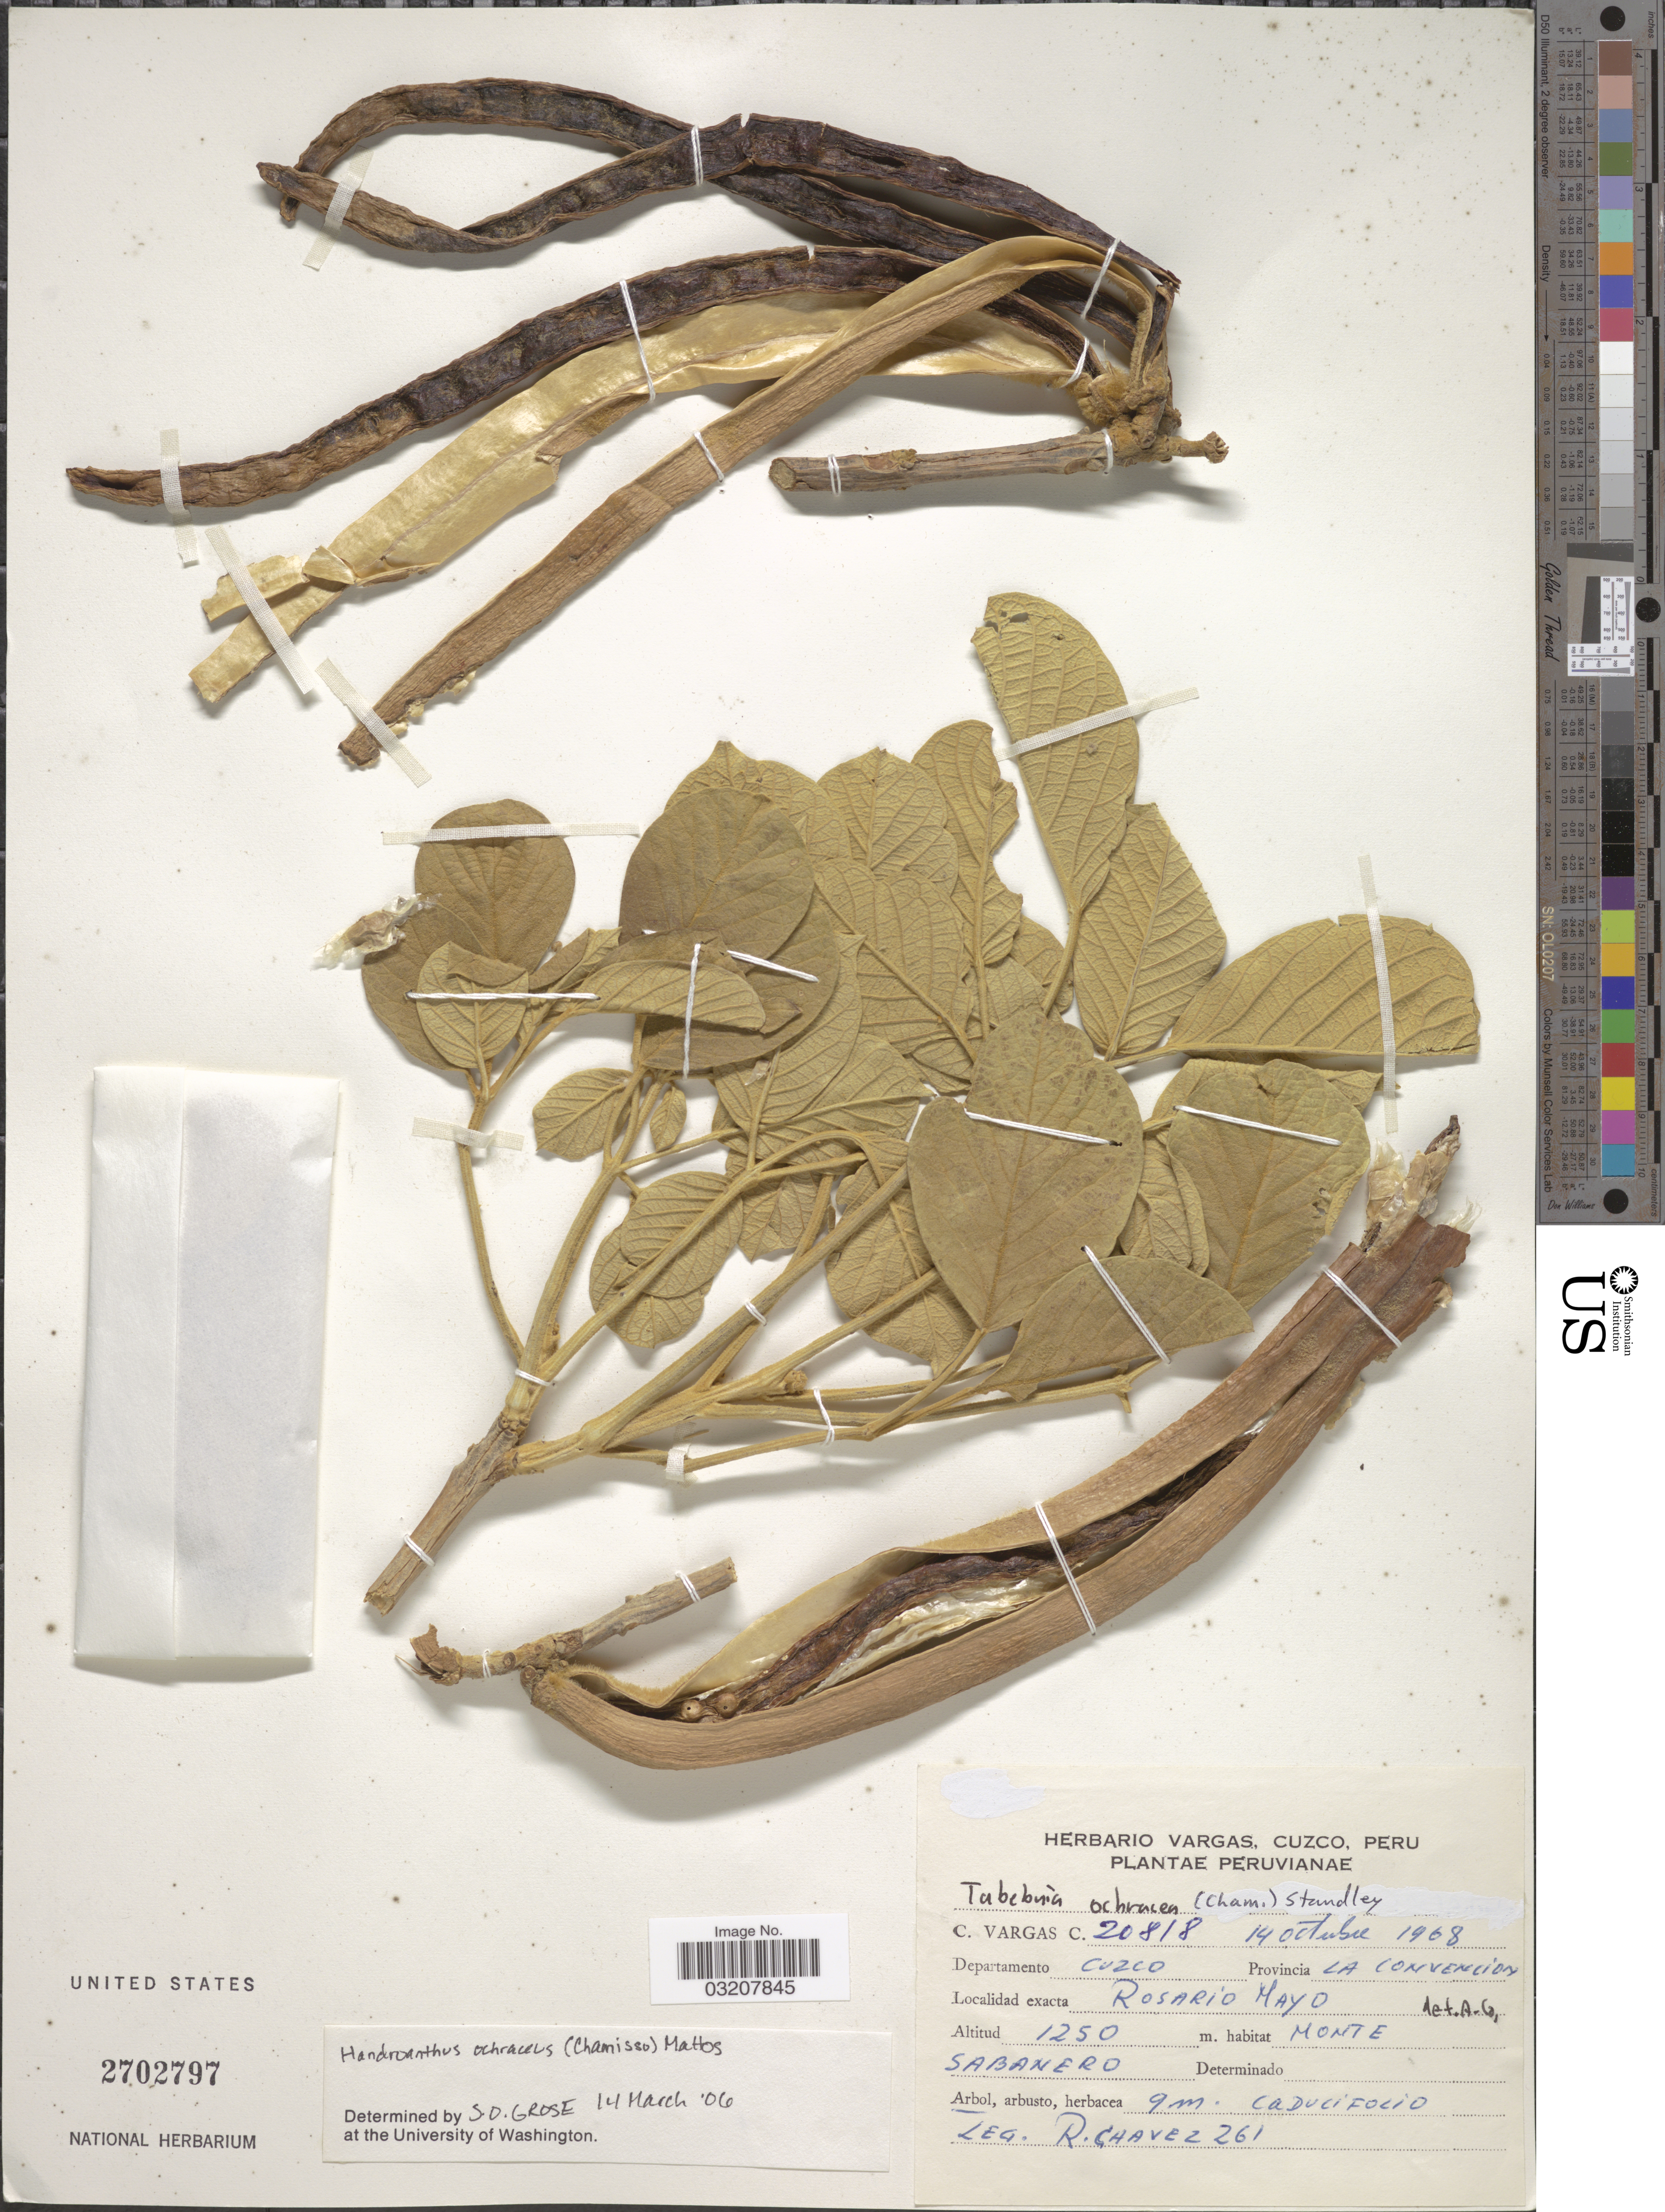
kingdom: Plantae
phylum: Tracheophyta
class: Magnoliopsida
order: Lamiales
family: Bignoniaceae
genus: Handroanthus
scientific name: Handroanthus ochraceus subsp. ochraceus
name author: (Cham.) Mattos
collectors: C. Vargas Calderón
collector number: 20818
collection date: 1968-10-14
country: Peru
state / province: Cusco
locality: Departamento Cuzco. Provincia La Convencion. Rosario Mayo. Monte.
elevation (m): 1250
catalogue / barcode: US 2702797